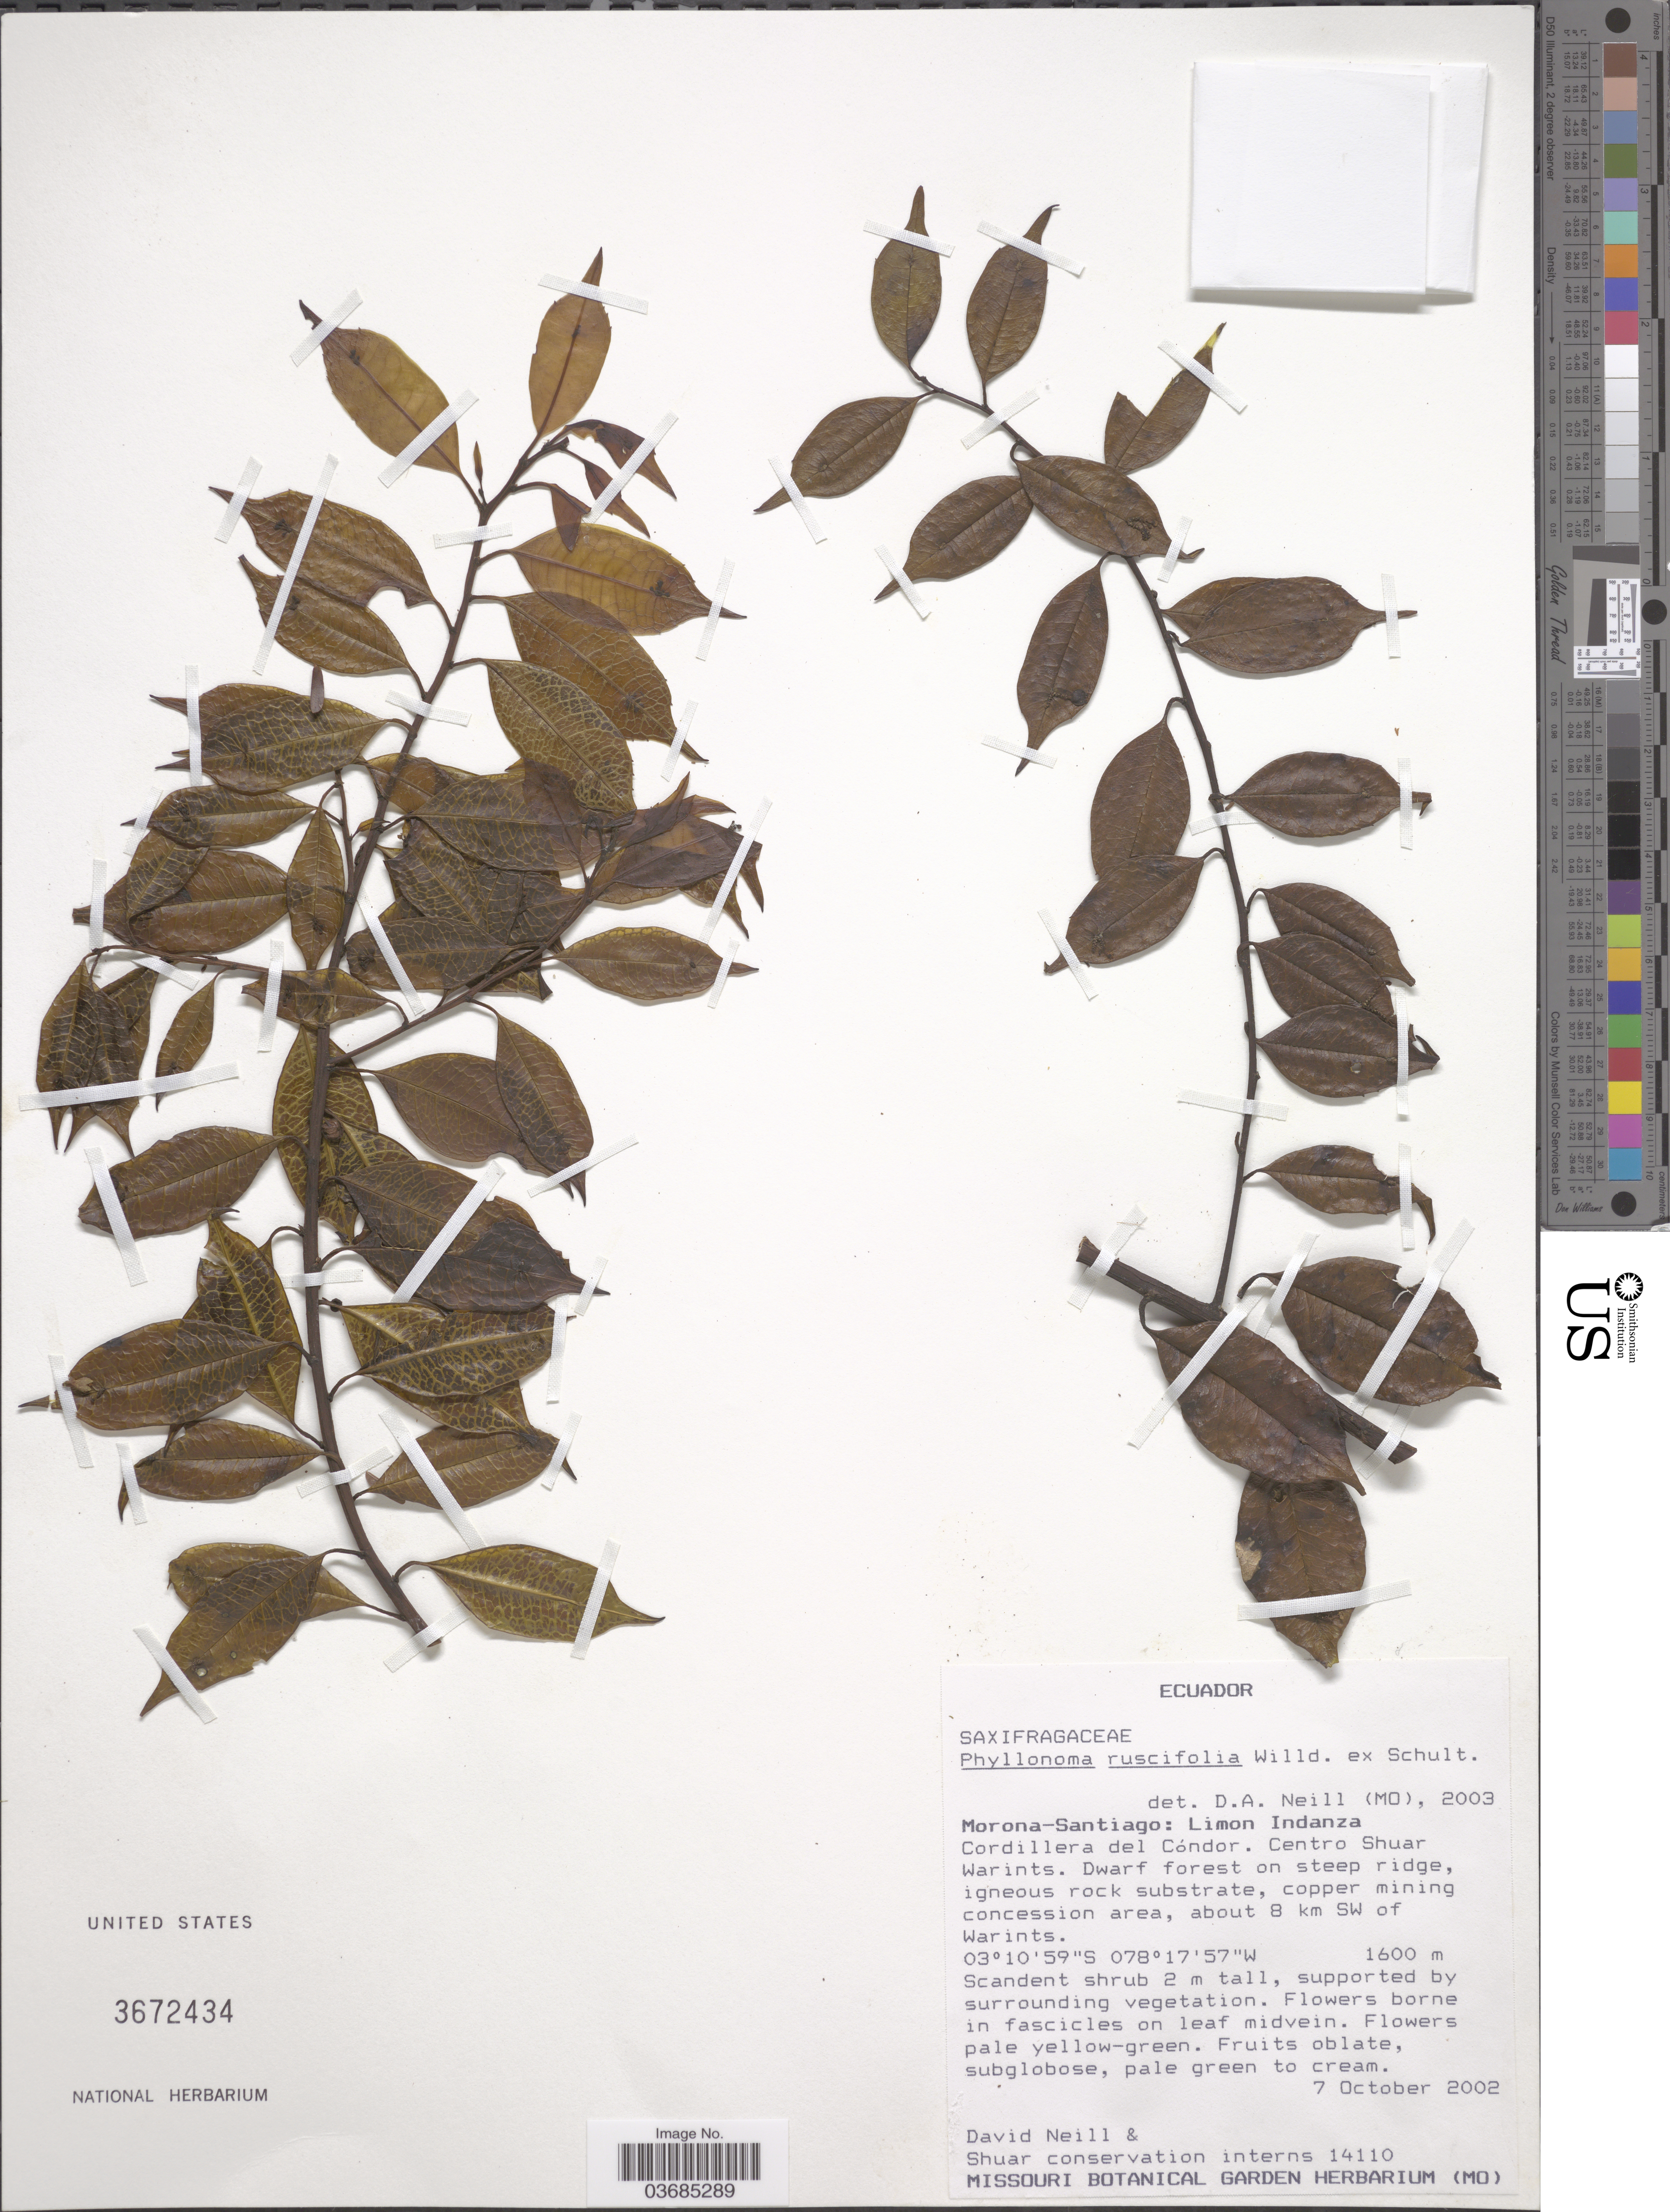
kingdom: Plantae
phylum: Tracheophyta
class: Magnoliopsida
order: Aquifoliales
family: Phyllonomaceae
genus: Phyllonoma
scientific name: Phyllonoma ruscifolia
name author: Willd. ex Schult.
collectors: D. A. Neill & Shuar conservation interns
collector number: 14110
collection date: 2002-10-07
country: Ecuador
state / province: Morona-Santiago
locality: Limon Indanza. Cordillera del Cóndor. Centro Shuar Warints. Dwarf forest on steep ridge, igneous rock substrate, copper mining concession area, about 8 km SW of Warints.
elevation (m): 1600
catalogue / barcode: US 3672434